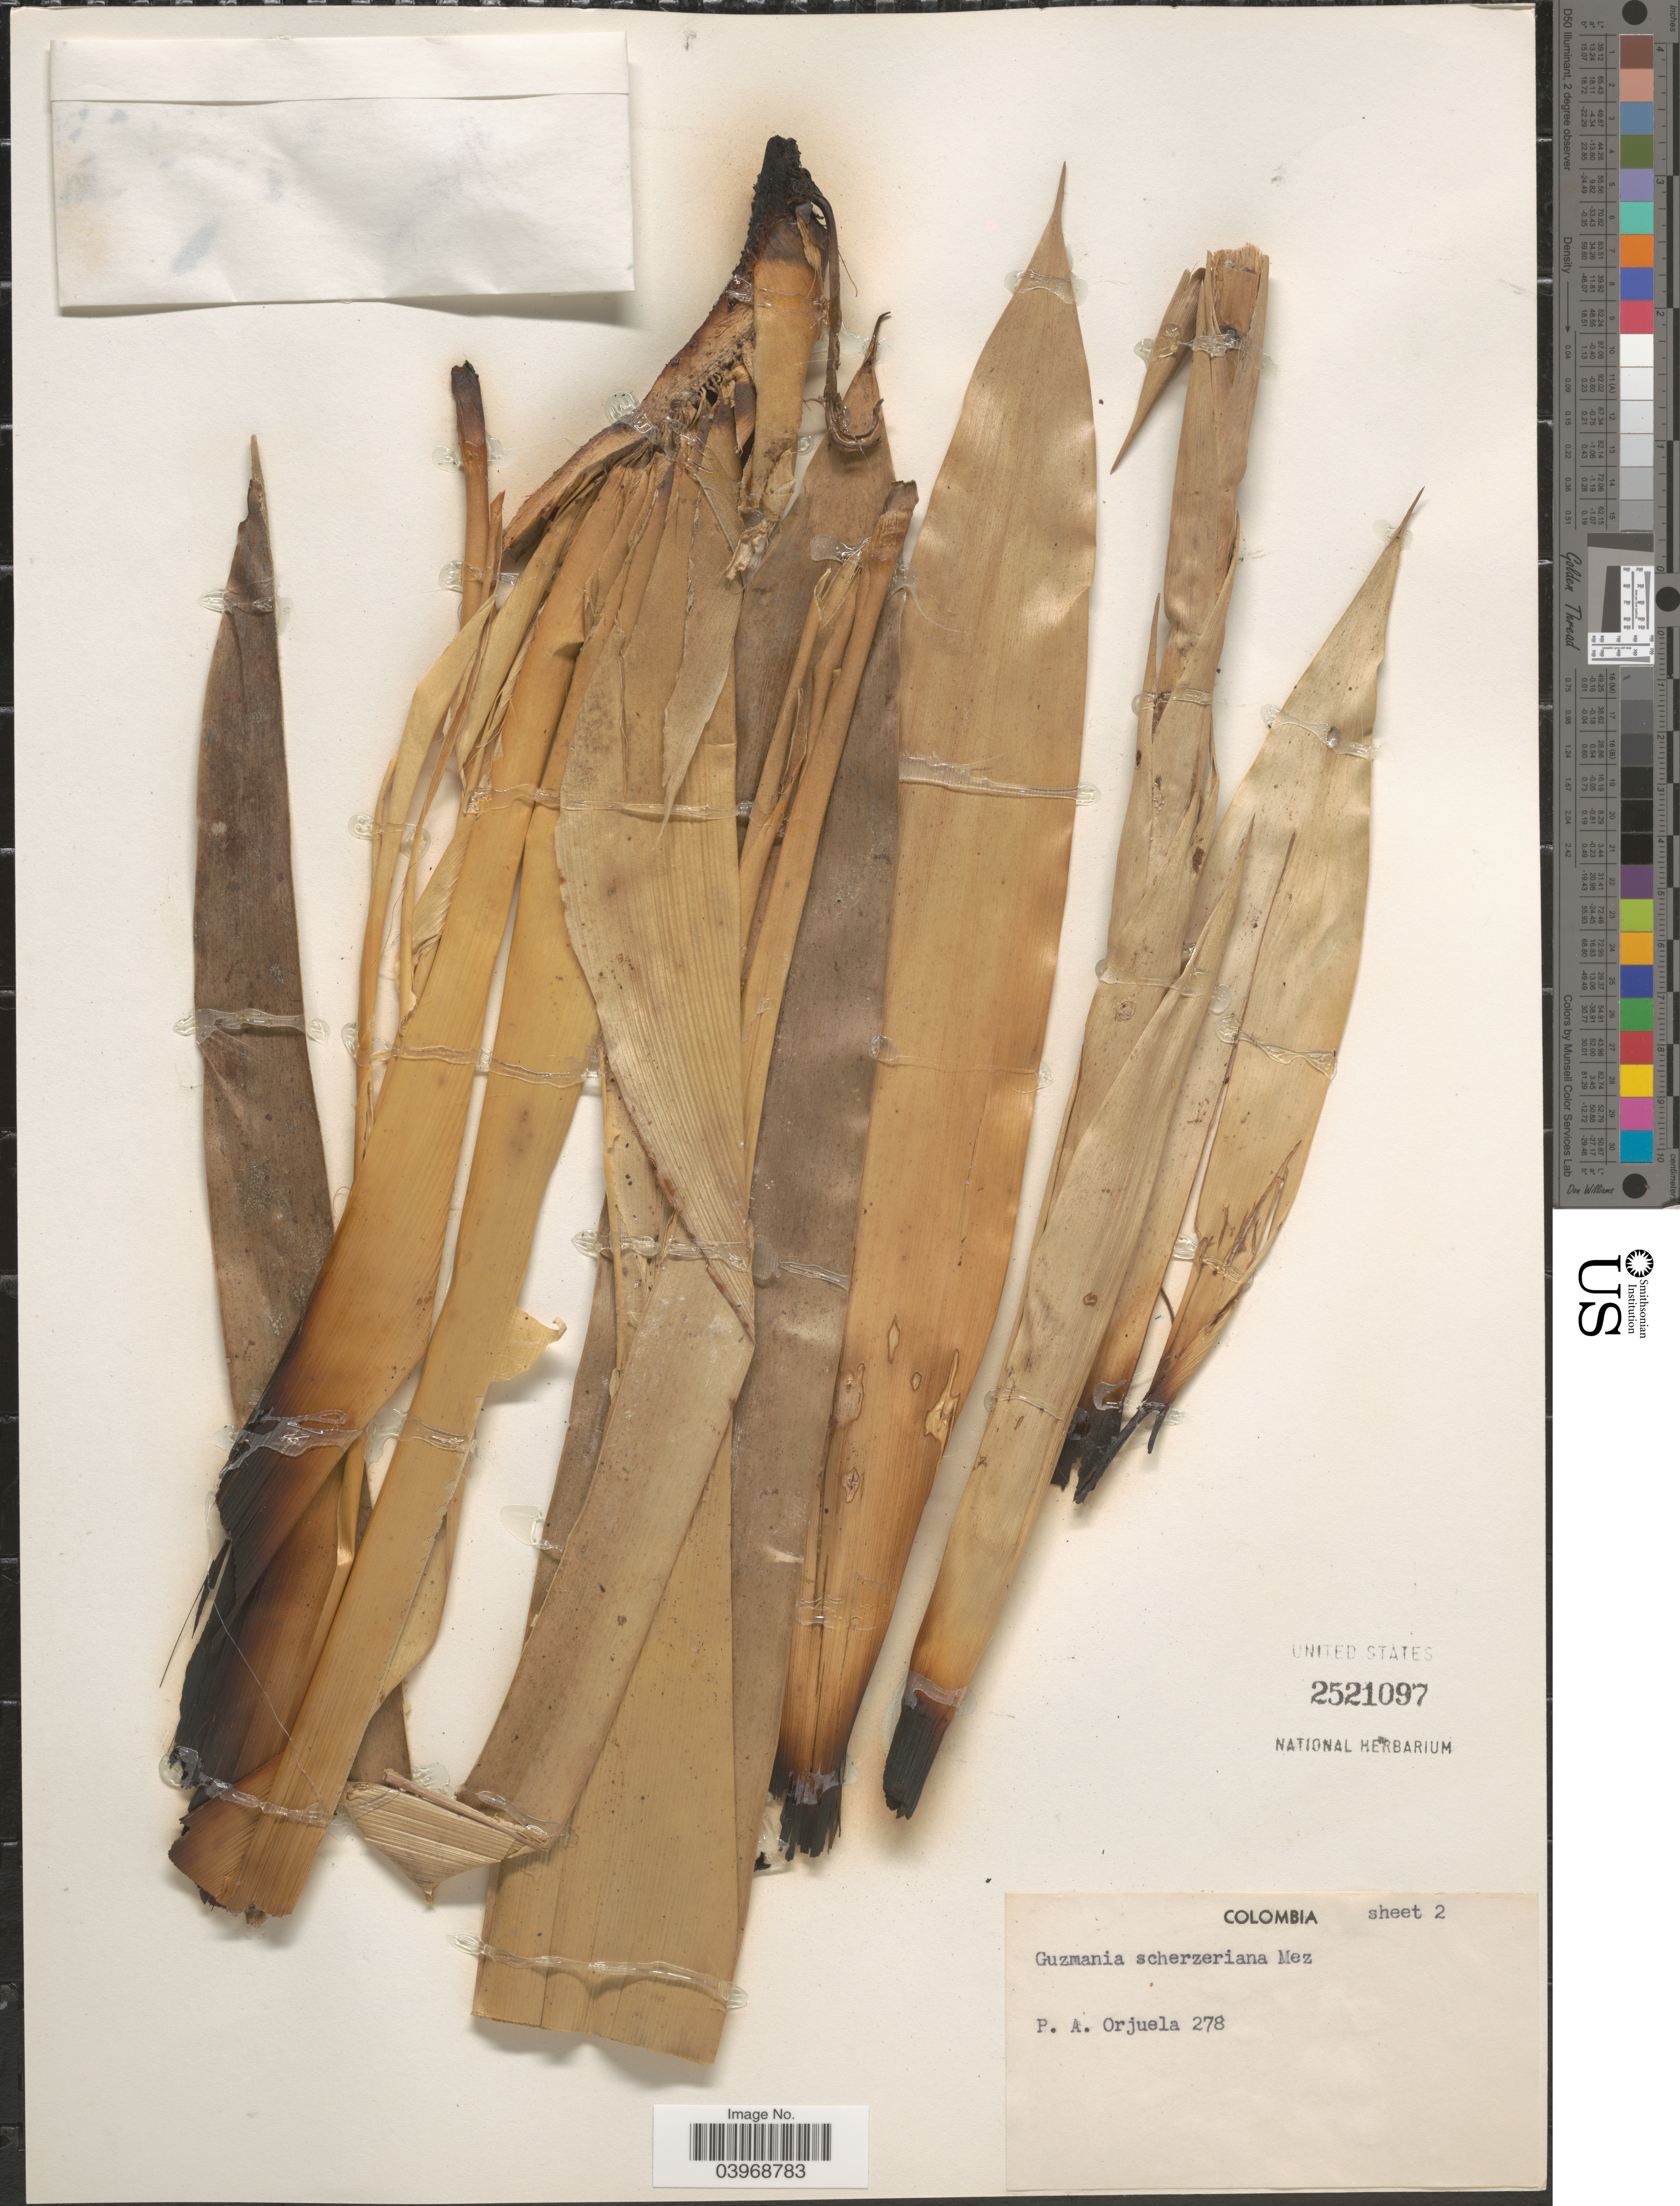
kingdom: Plantae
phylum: Tracheophyta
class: Liliopsida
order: Poales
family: Bromeliaceae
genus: Guzmania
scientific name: Guzmania scherzeriana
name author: Mez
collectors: P. A. Orjuela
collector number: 278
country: Colombia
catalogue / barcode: US 2521097